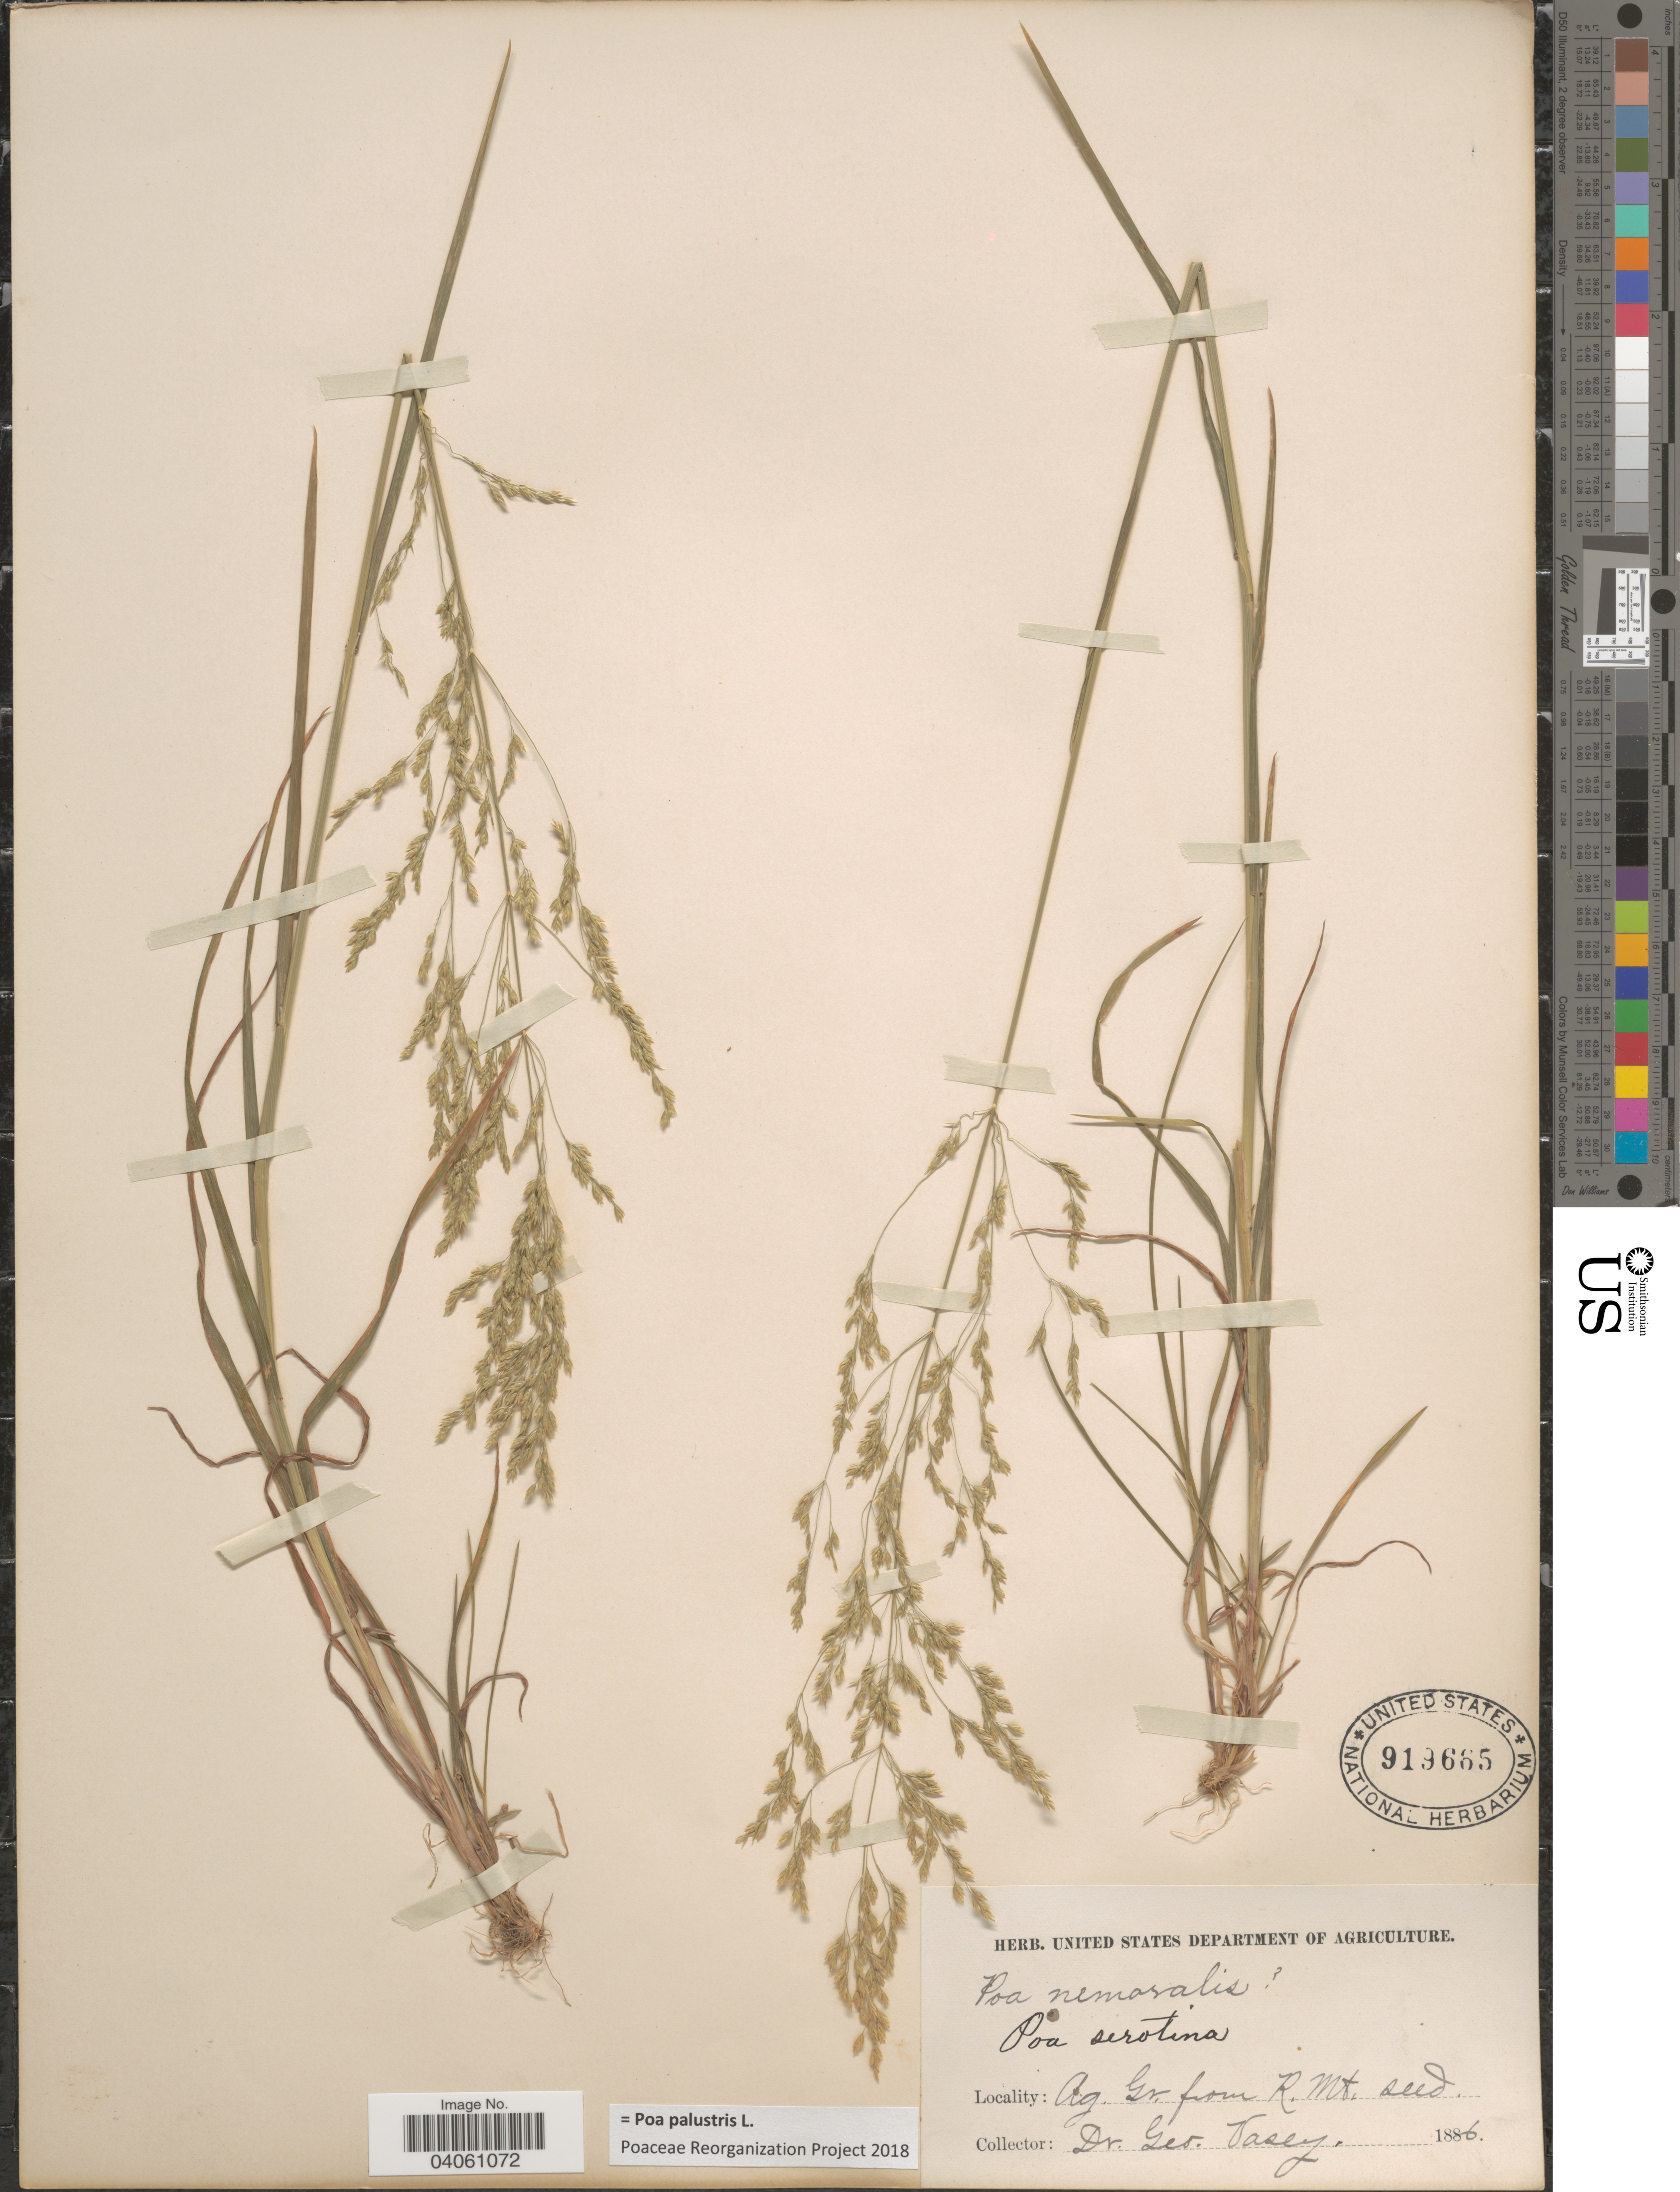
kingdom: Plantae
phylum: Tracheophyta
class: Liliopsida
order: Poales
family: Poaceae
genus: Poa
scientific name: Poa palustris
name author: L.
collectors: G. Vasey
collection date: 1886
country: United States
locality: Ag. Gr. from R. Mt. seed.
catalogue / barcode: US 919665